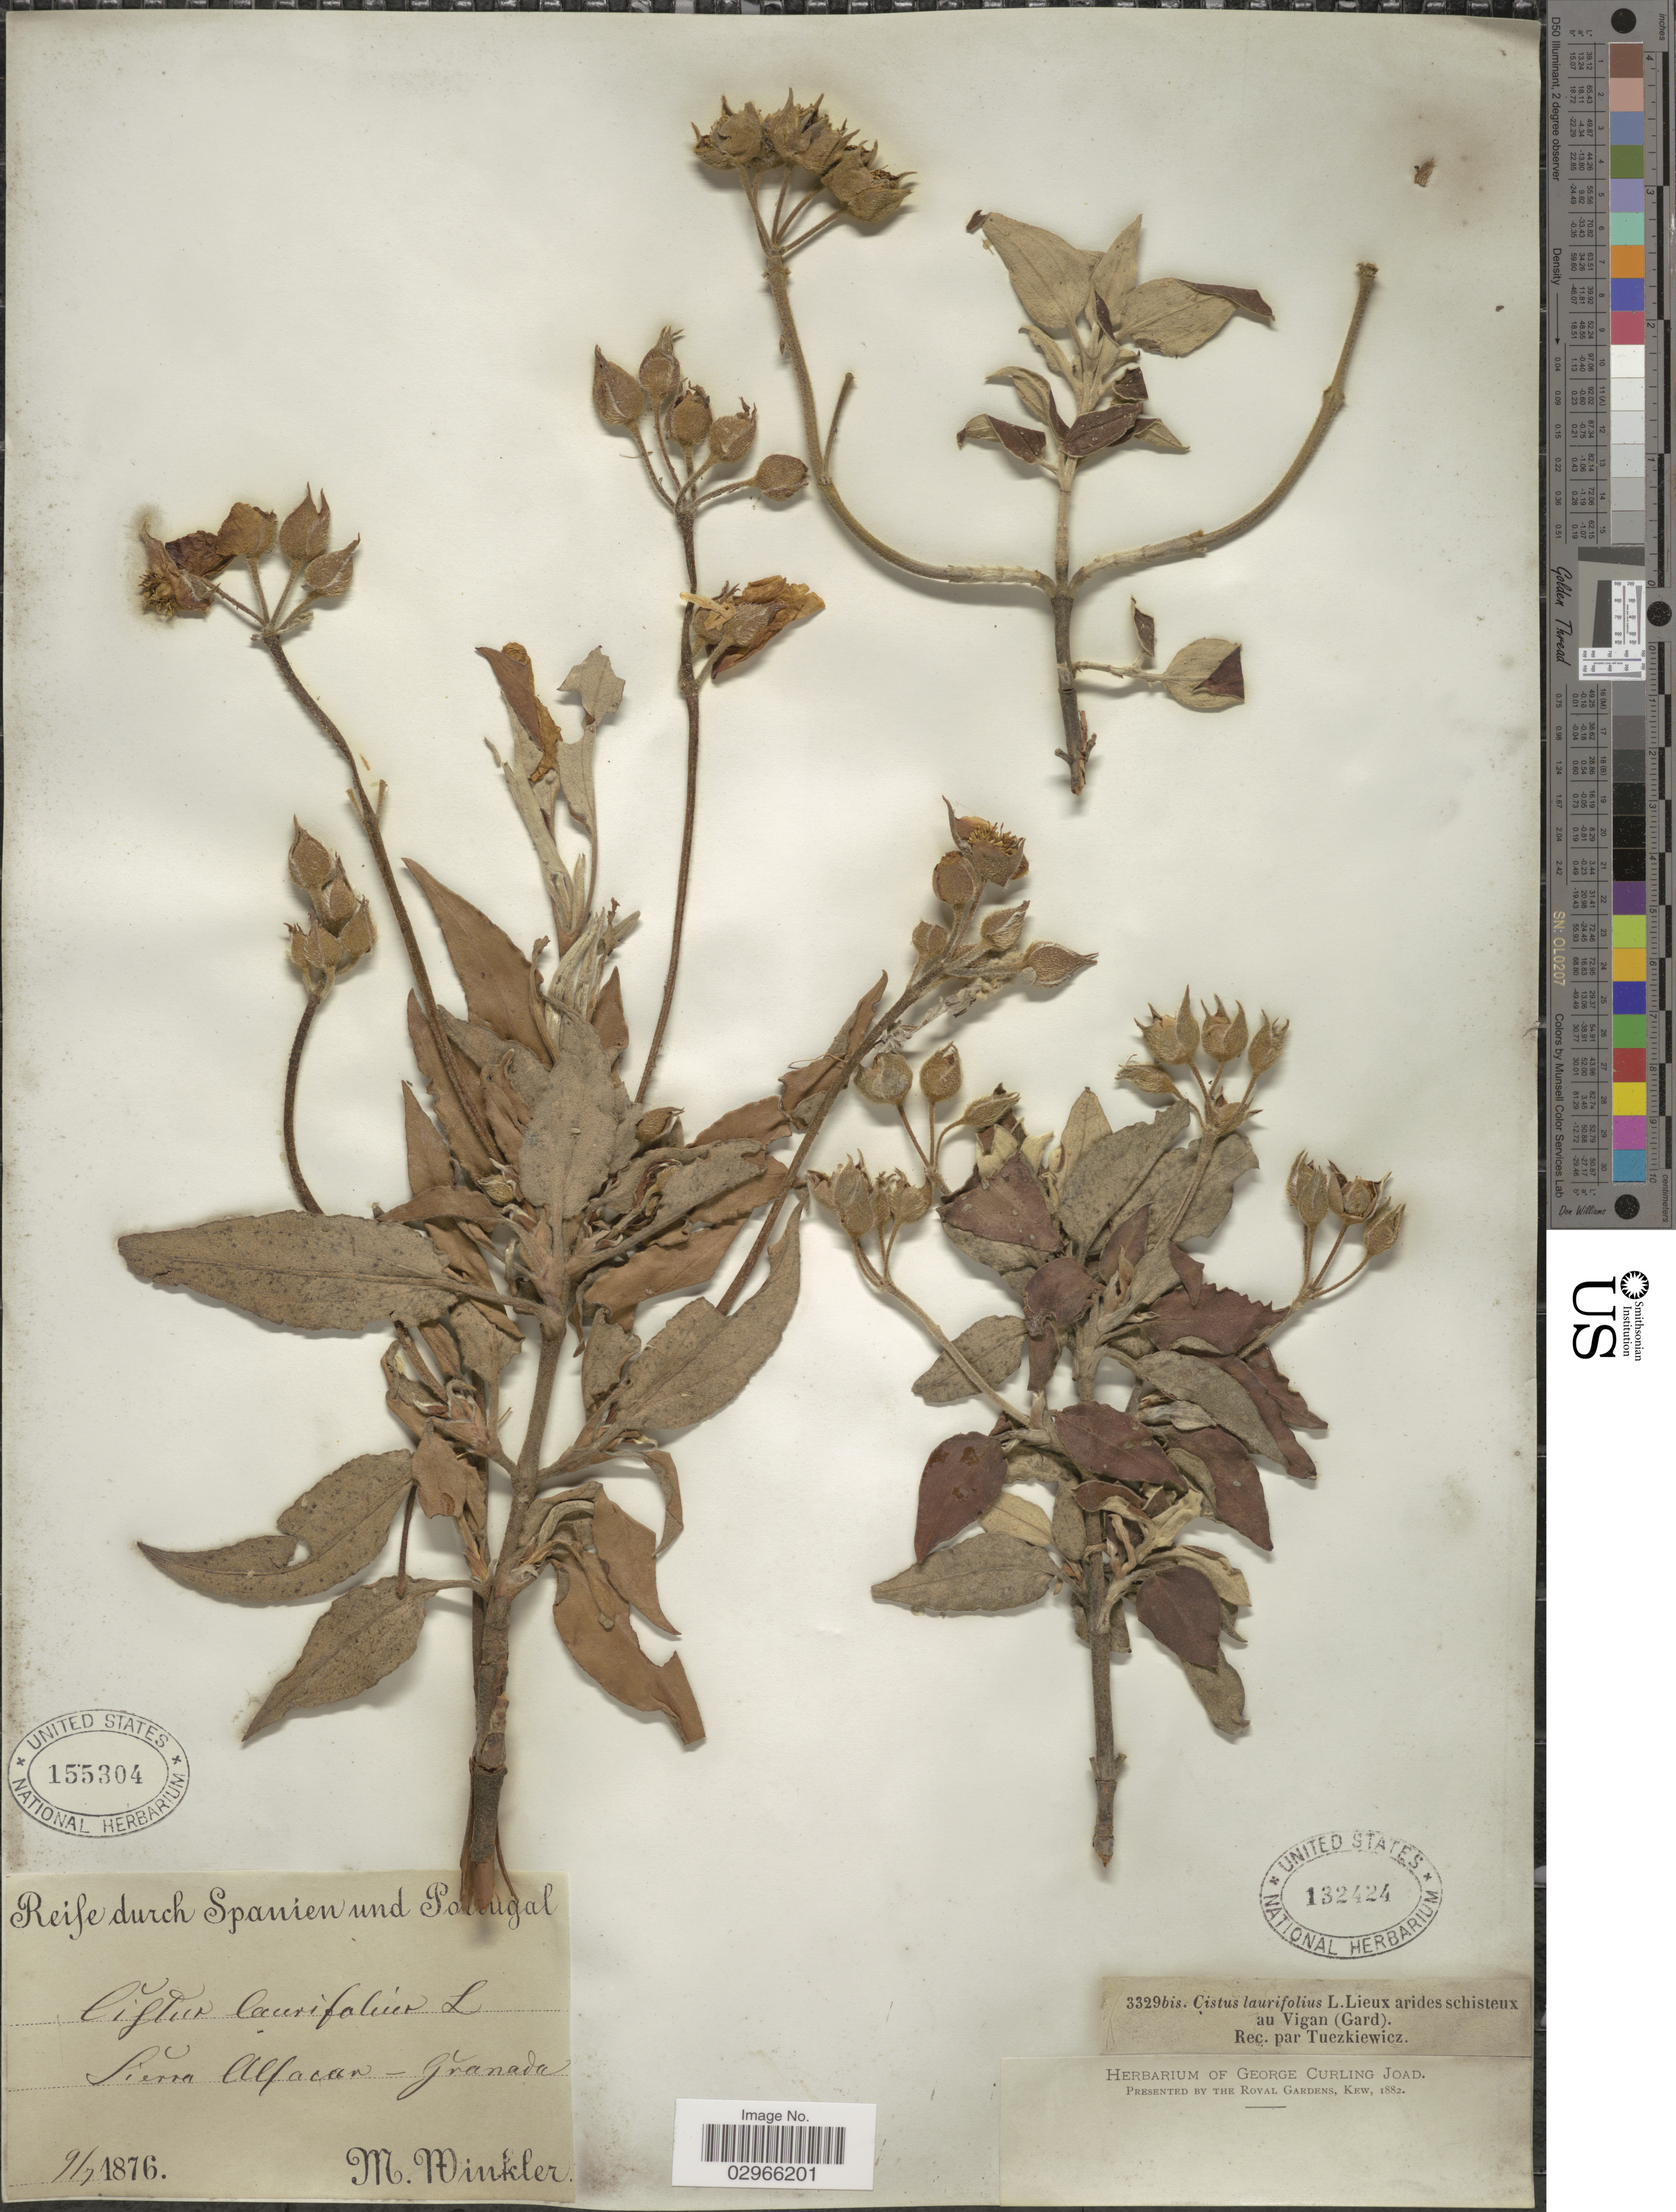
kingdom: Plantae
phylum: Tracheophyta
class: Magnoliopsida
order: Malvales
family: Cistaceae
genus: Cistus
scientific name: Cistus laurifolius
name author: L.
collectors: Minkler, M.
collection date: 1876-07-09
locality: Reife durch Spanien und Portugal. Sierra Alfacan-Granada.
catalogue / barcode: US 153304